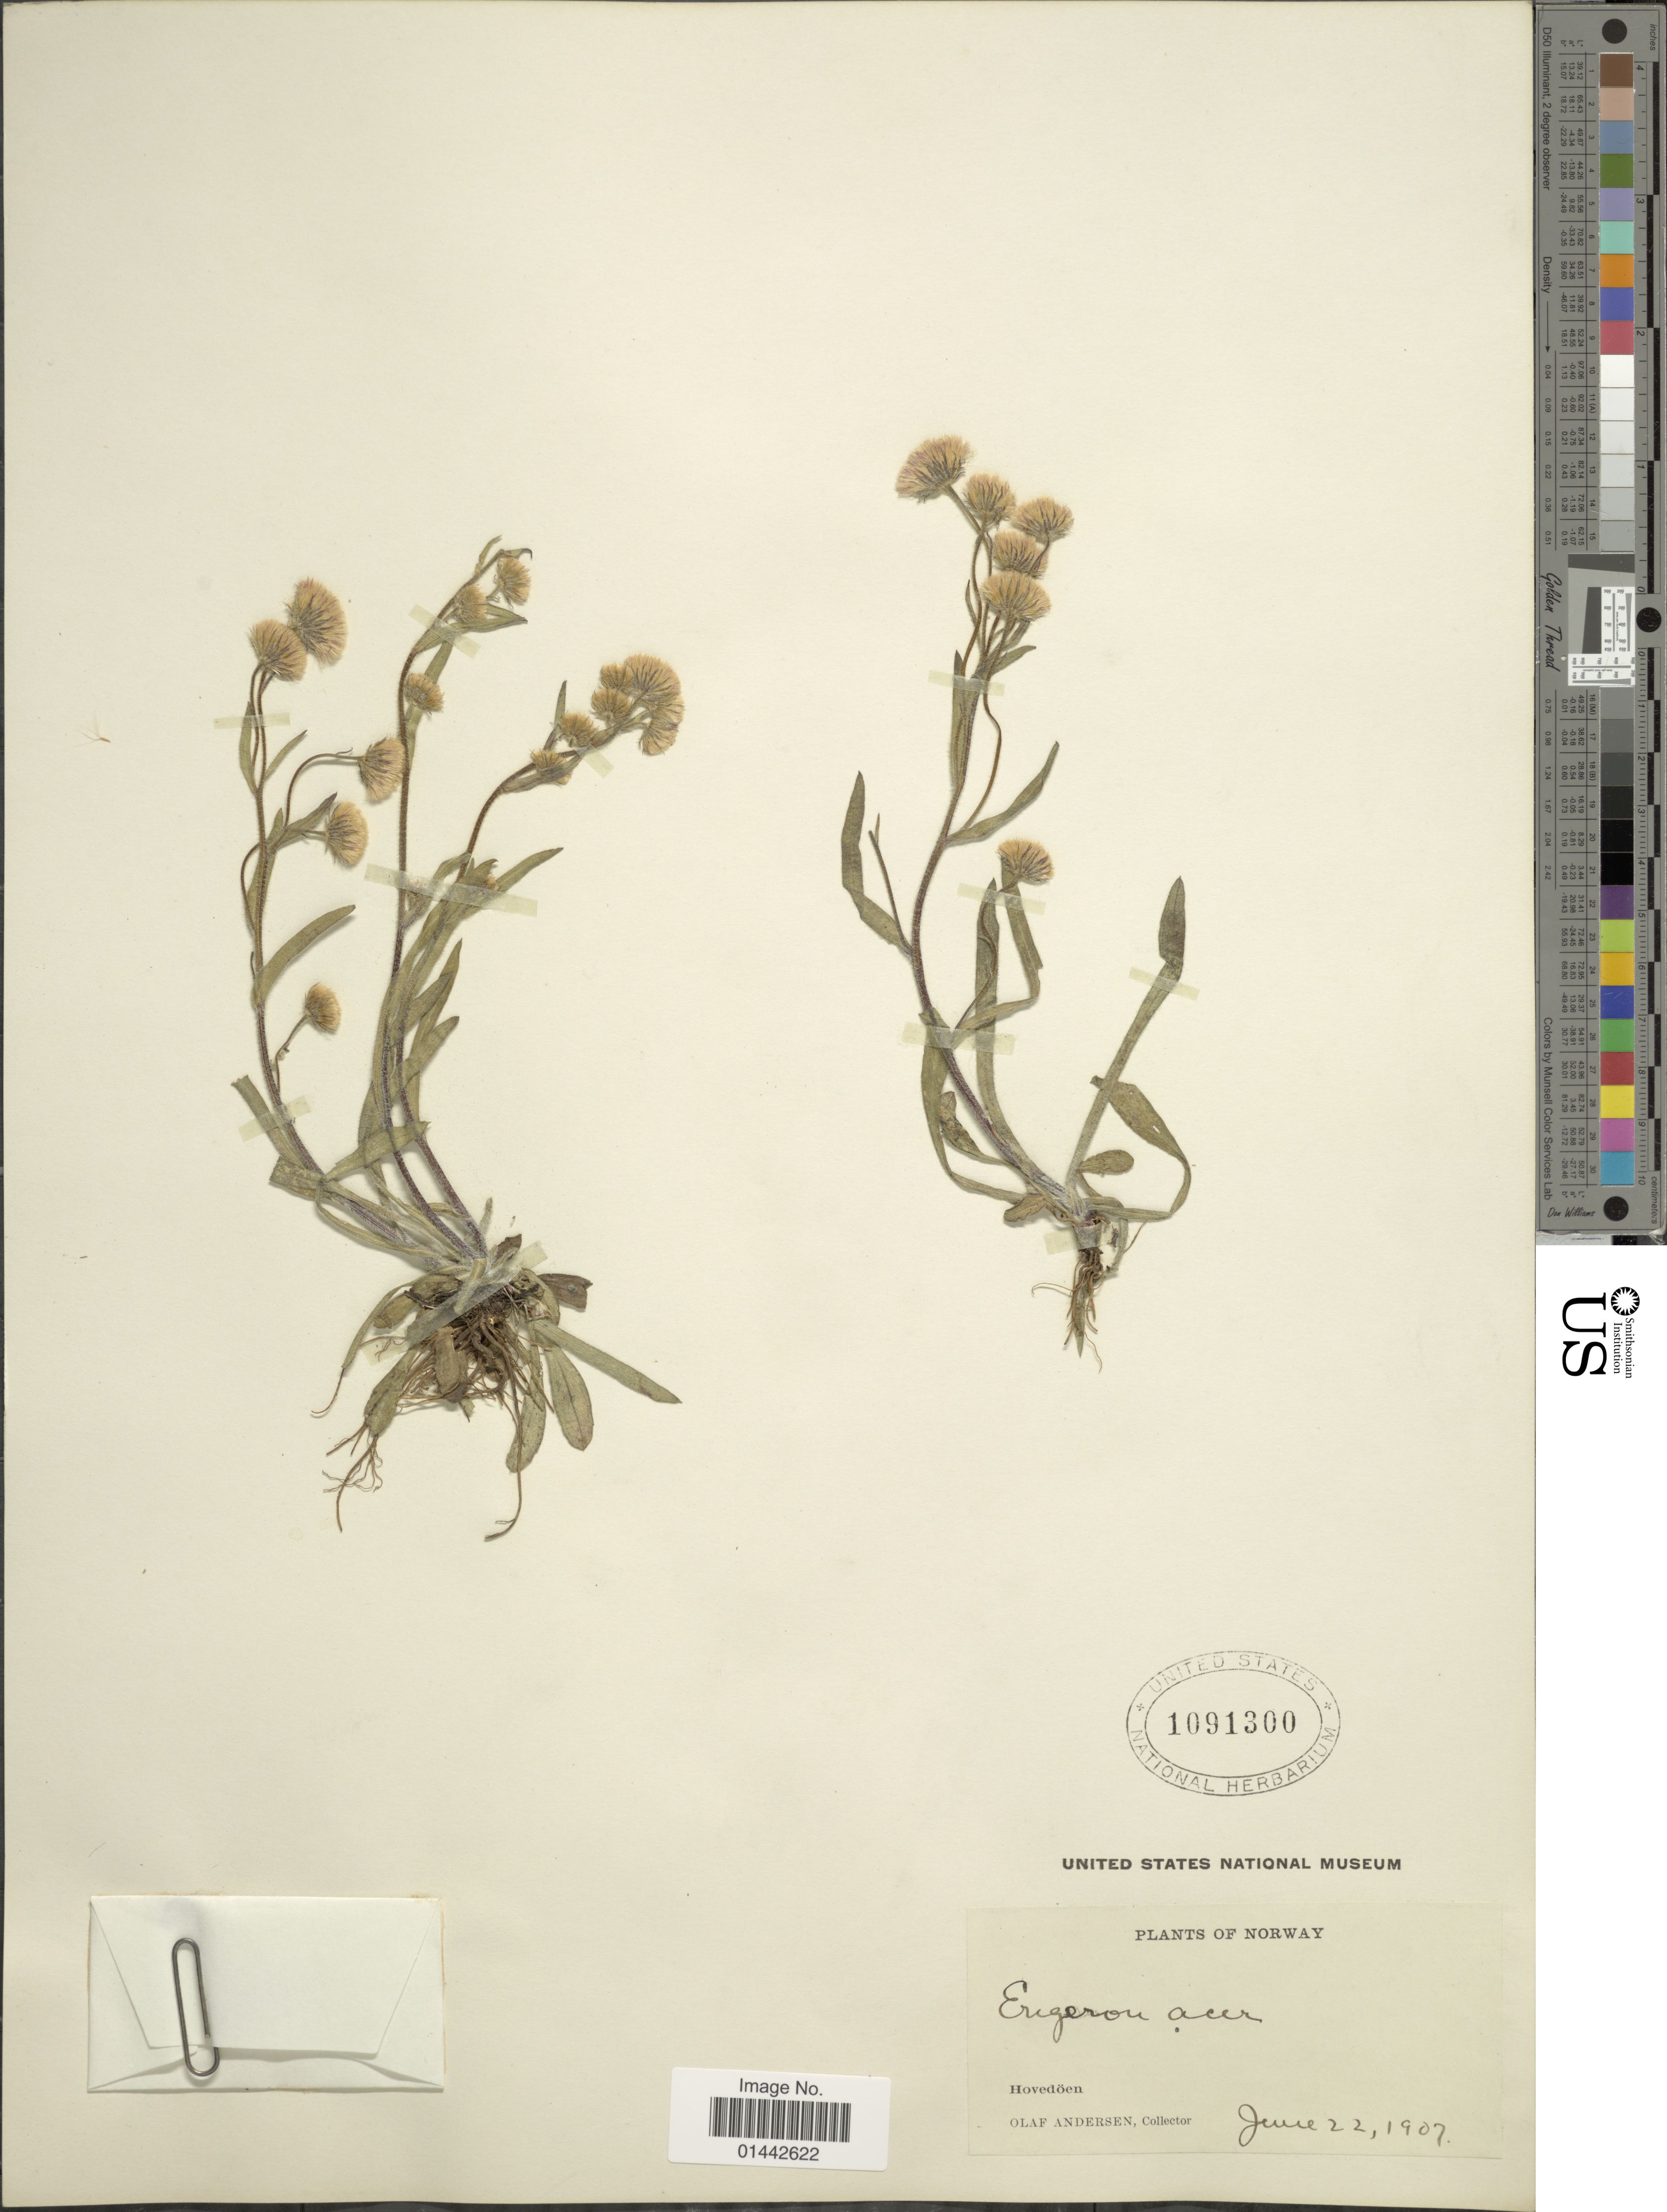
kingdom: Plantae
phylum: Tracheophyta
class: Magnoliopsida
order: Asterales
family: Asteraceae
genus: Erigeron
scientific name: Erigeron acris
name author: L.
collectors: O. Andersen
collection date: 1907-06-22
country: Norway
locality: Hovedöen.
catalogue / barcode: US 1091300